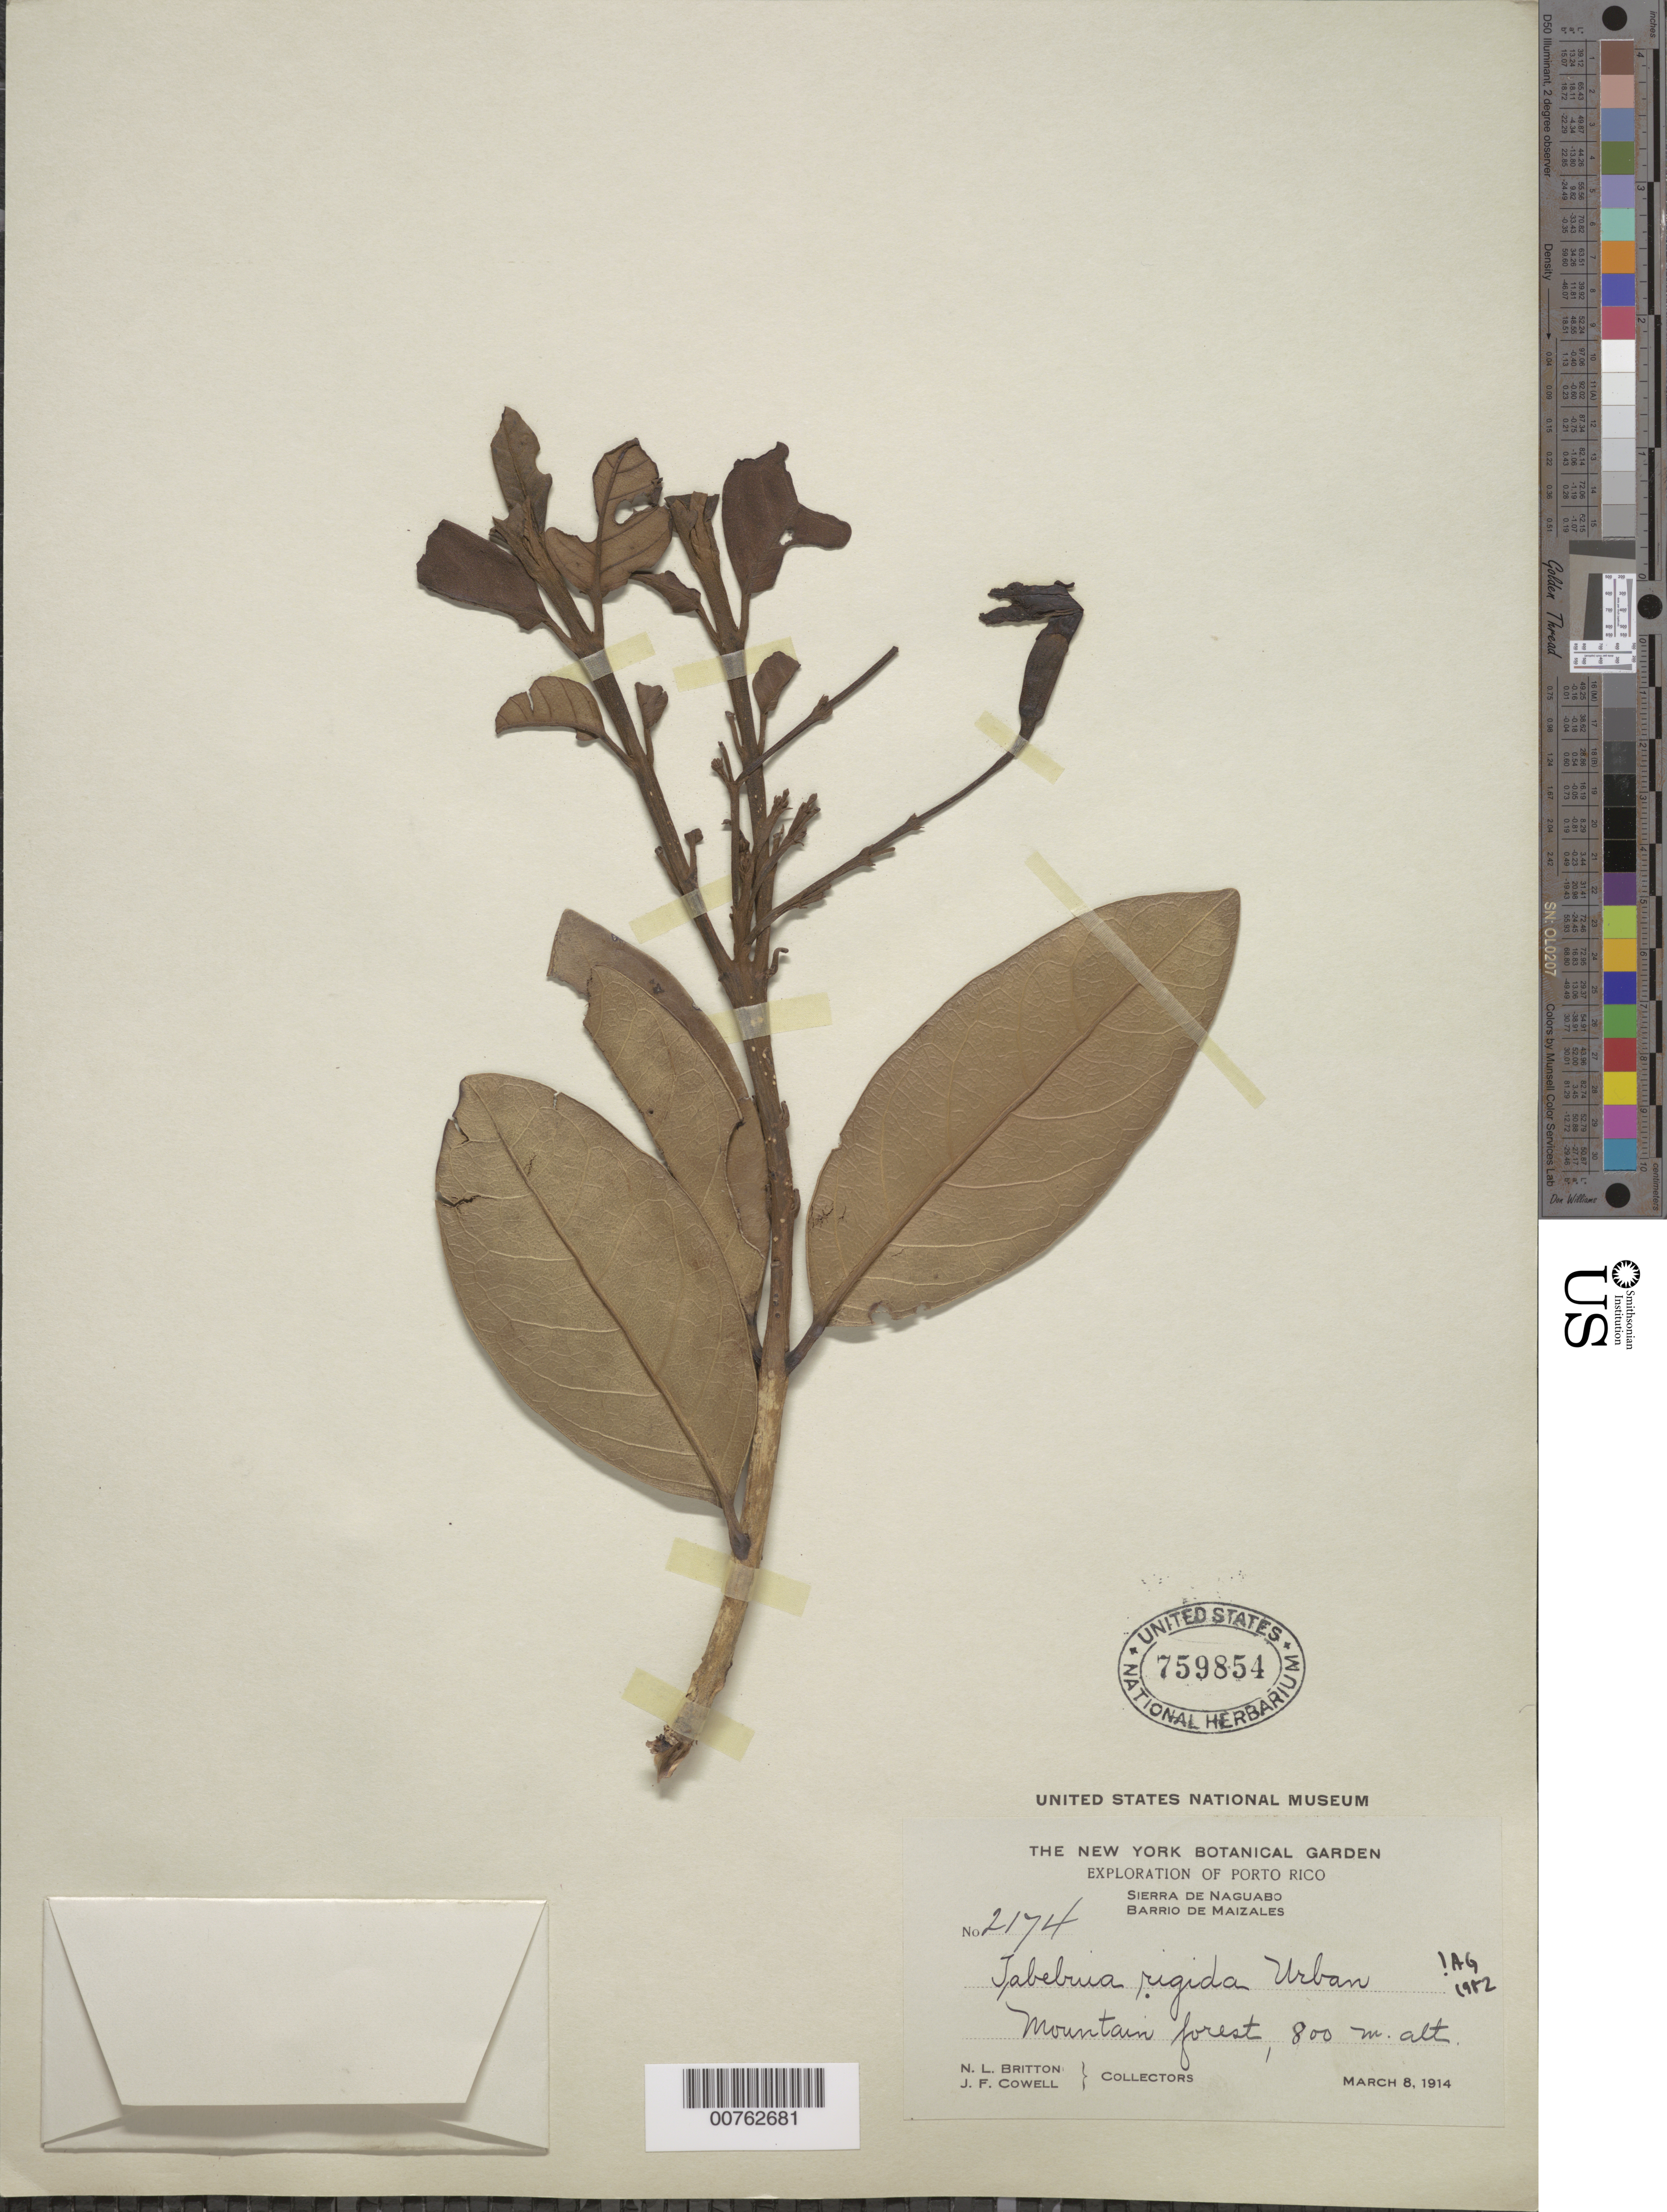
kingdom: Plantae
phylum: Tracheophyta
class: Magnoliopsida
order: Lamiales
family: Bignoniaceae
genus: Tabebuia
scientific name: Tabebuia rigida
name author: Urb.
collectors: N. Britton & J. F. Cowell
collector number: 2174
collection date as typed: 08 Mar 1914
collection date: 1914-03-08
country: Puerto Rico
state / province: Naguabo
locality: Sierra de Naguabo, Barrio de Maizales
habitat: Mountain forest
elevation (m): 800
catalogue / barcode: US 759854